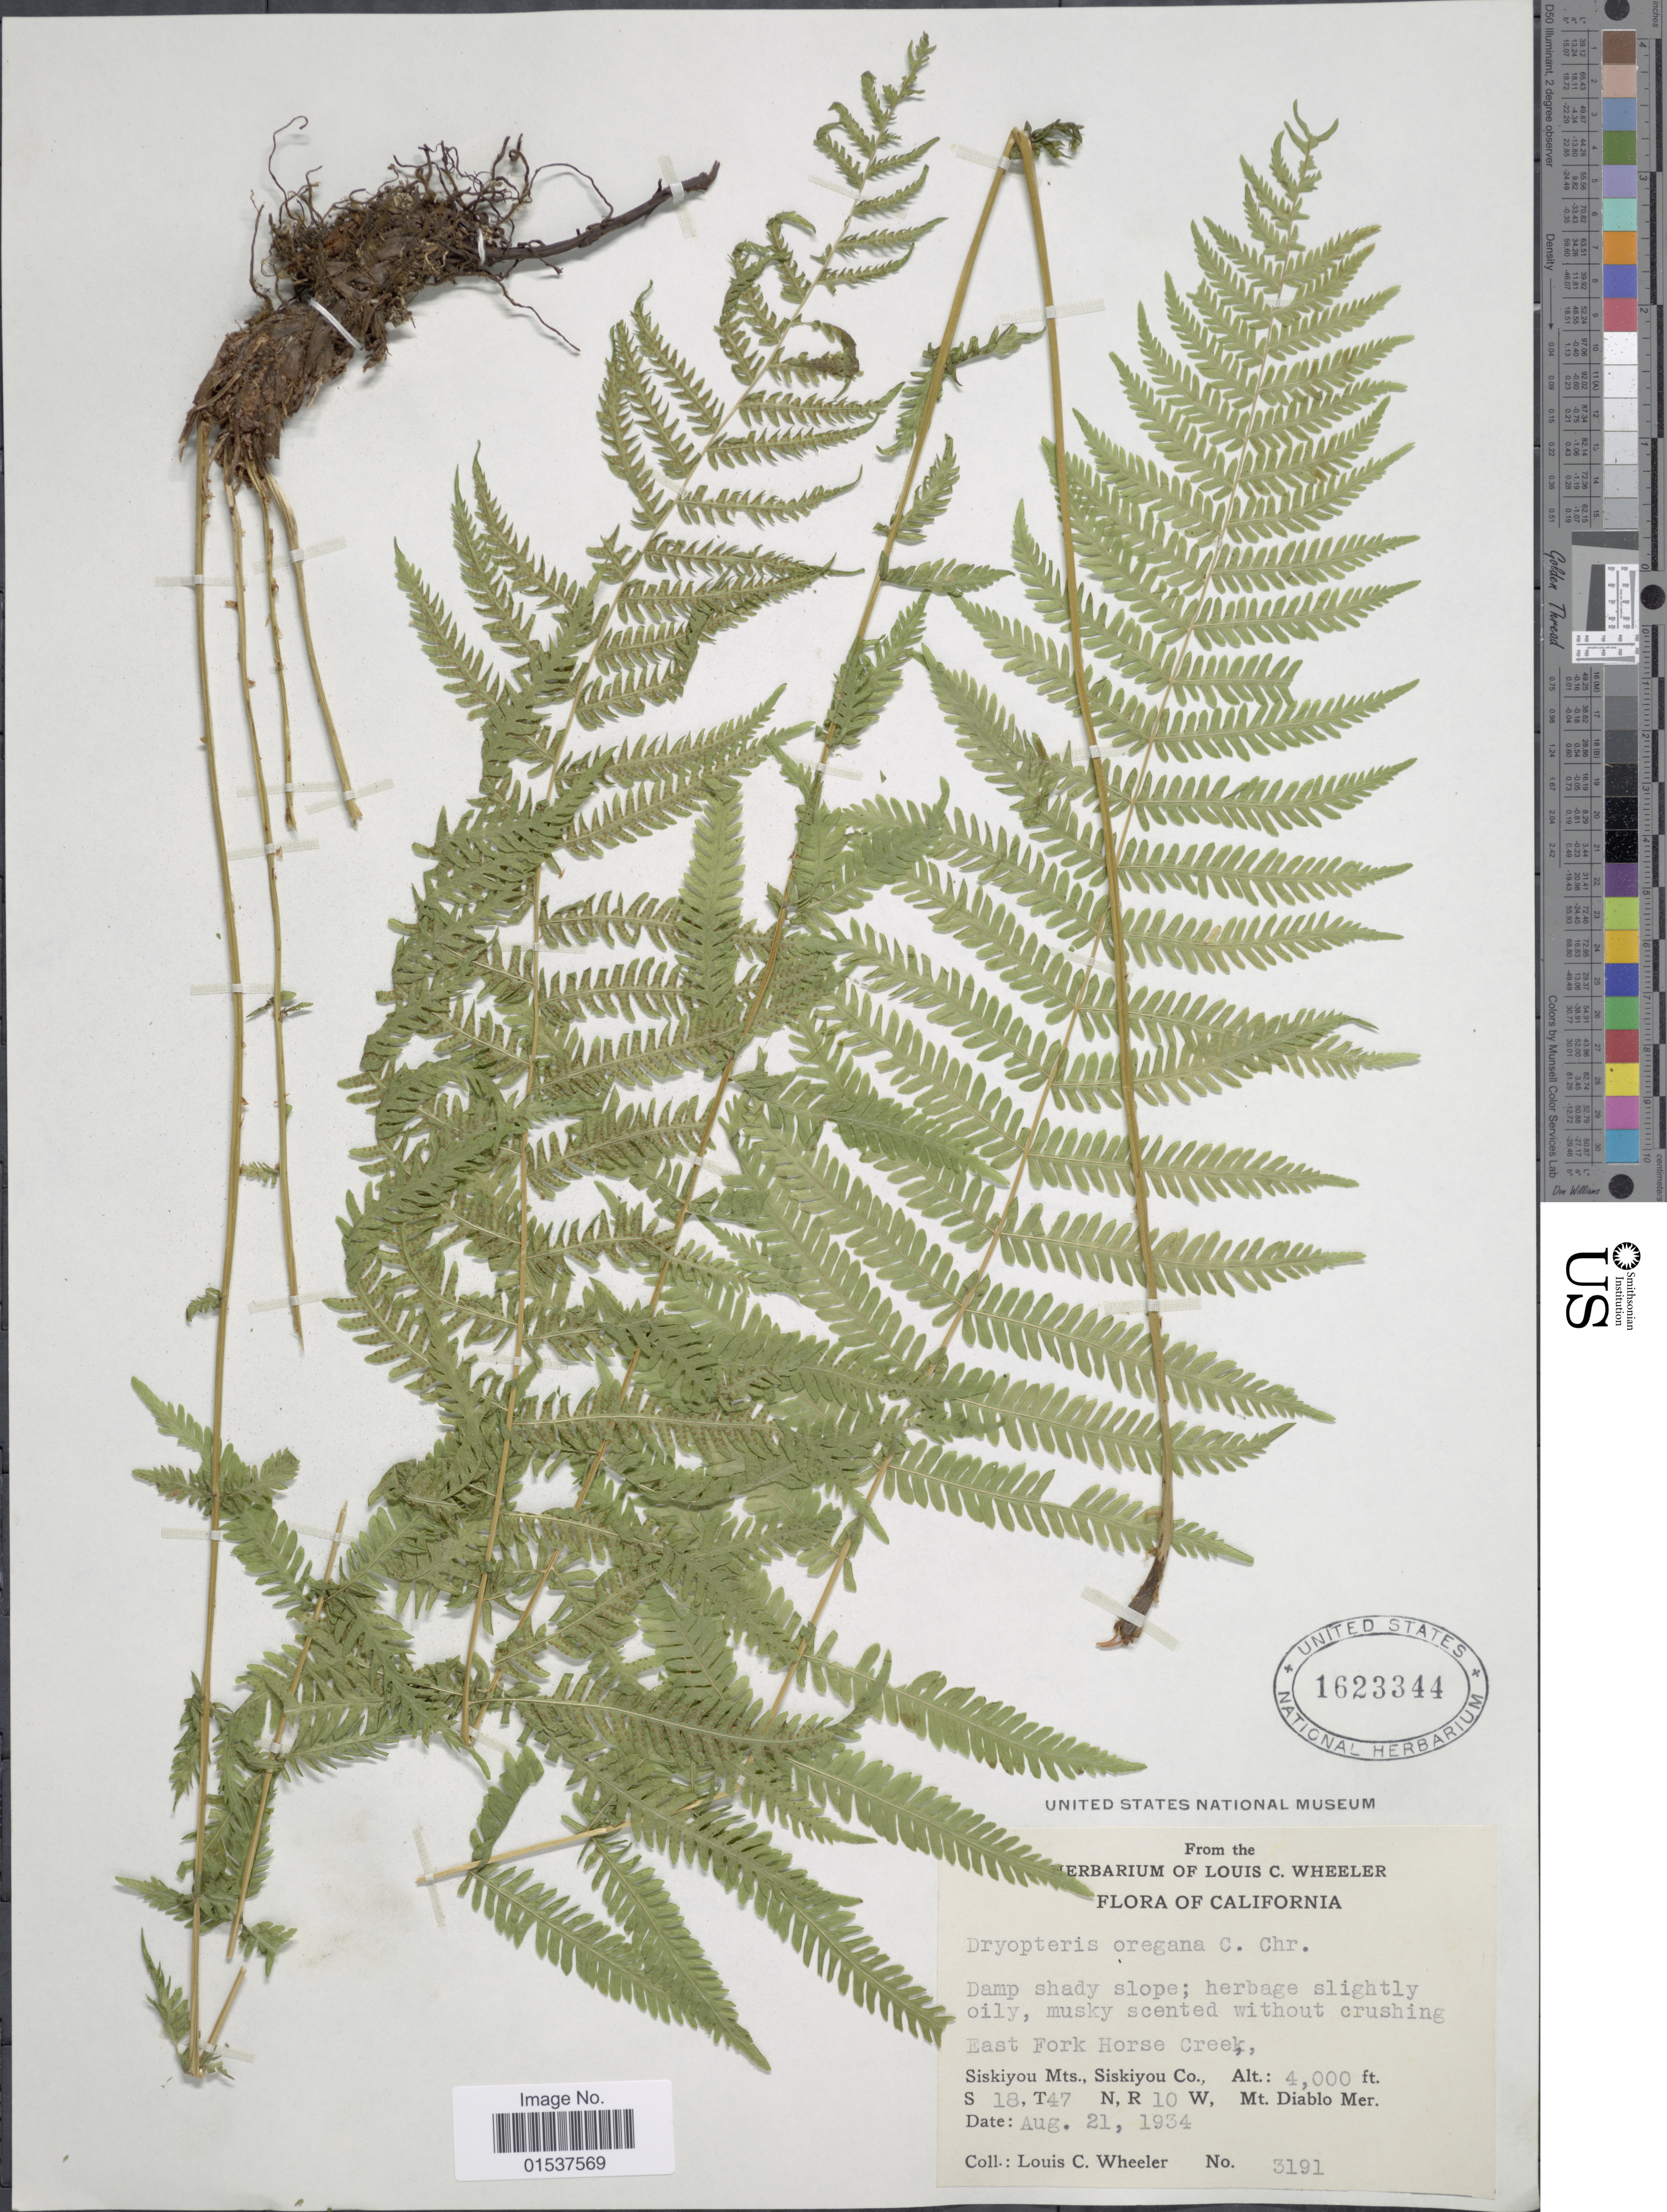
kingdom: Plantae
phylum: Tracheophyta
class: Polypodiopsida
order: Polypodiales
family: Thelypteridaceae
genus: Parathelypteris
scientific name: Parathelypteris nevadensis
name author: (Baker) Holttum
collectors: L. C. Wheeler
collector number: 3191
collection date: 1934-08-21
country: United States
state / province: California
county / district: Siskiyou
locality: East Fork Horse Creek, Siskiyou Mts., Siskiyou Co.S 18, T47, N, R 10 W. Mt. Diablo Mer.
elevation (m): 1219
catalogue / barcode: US 1623344